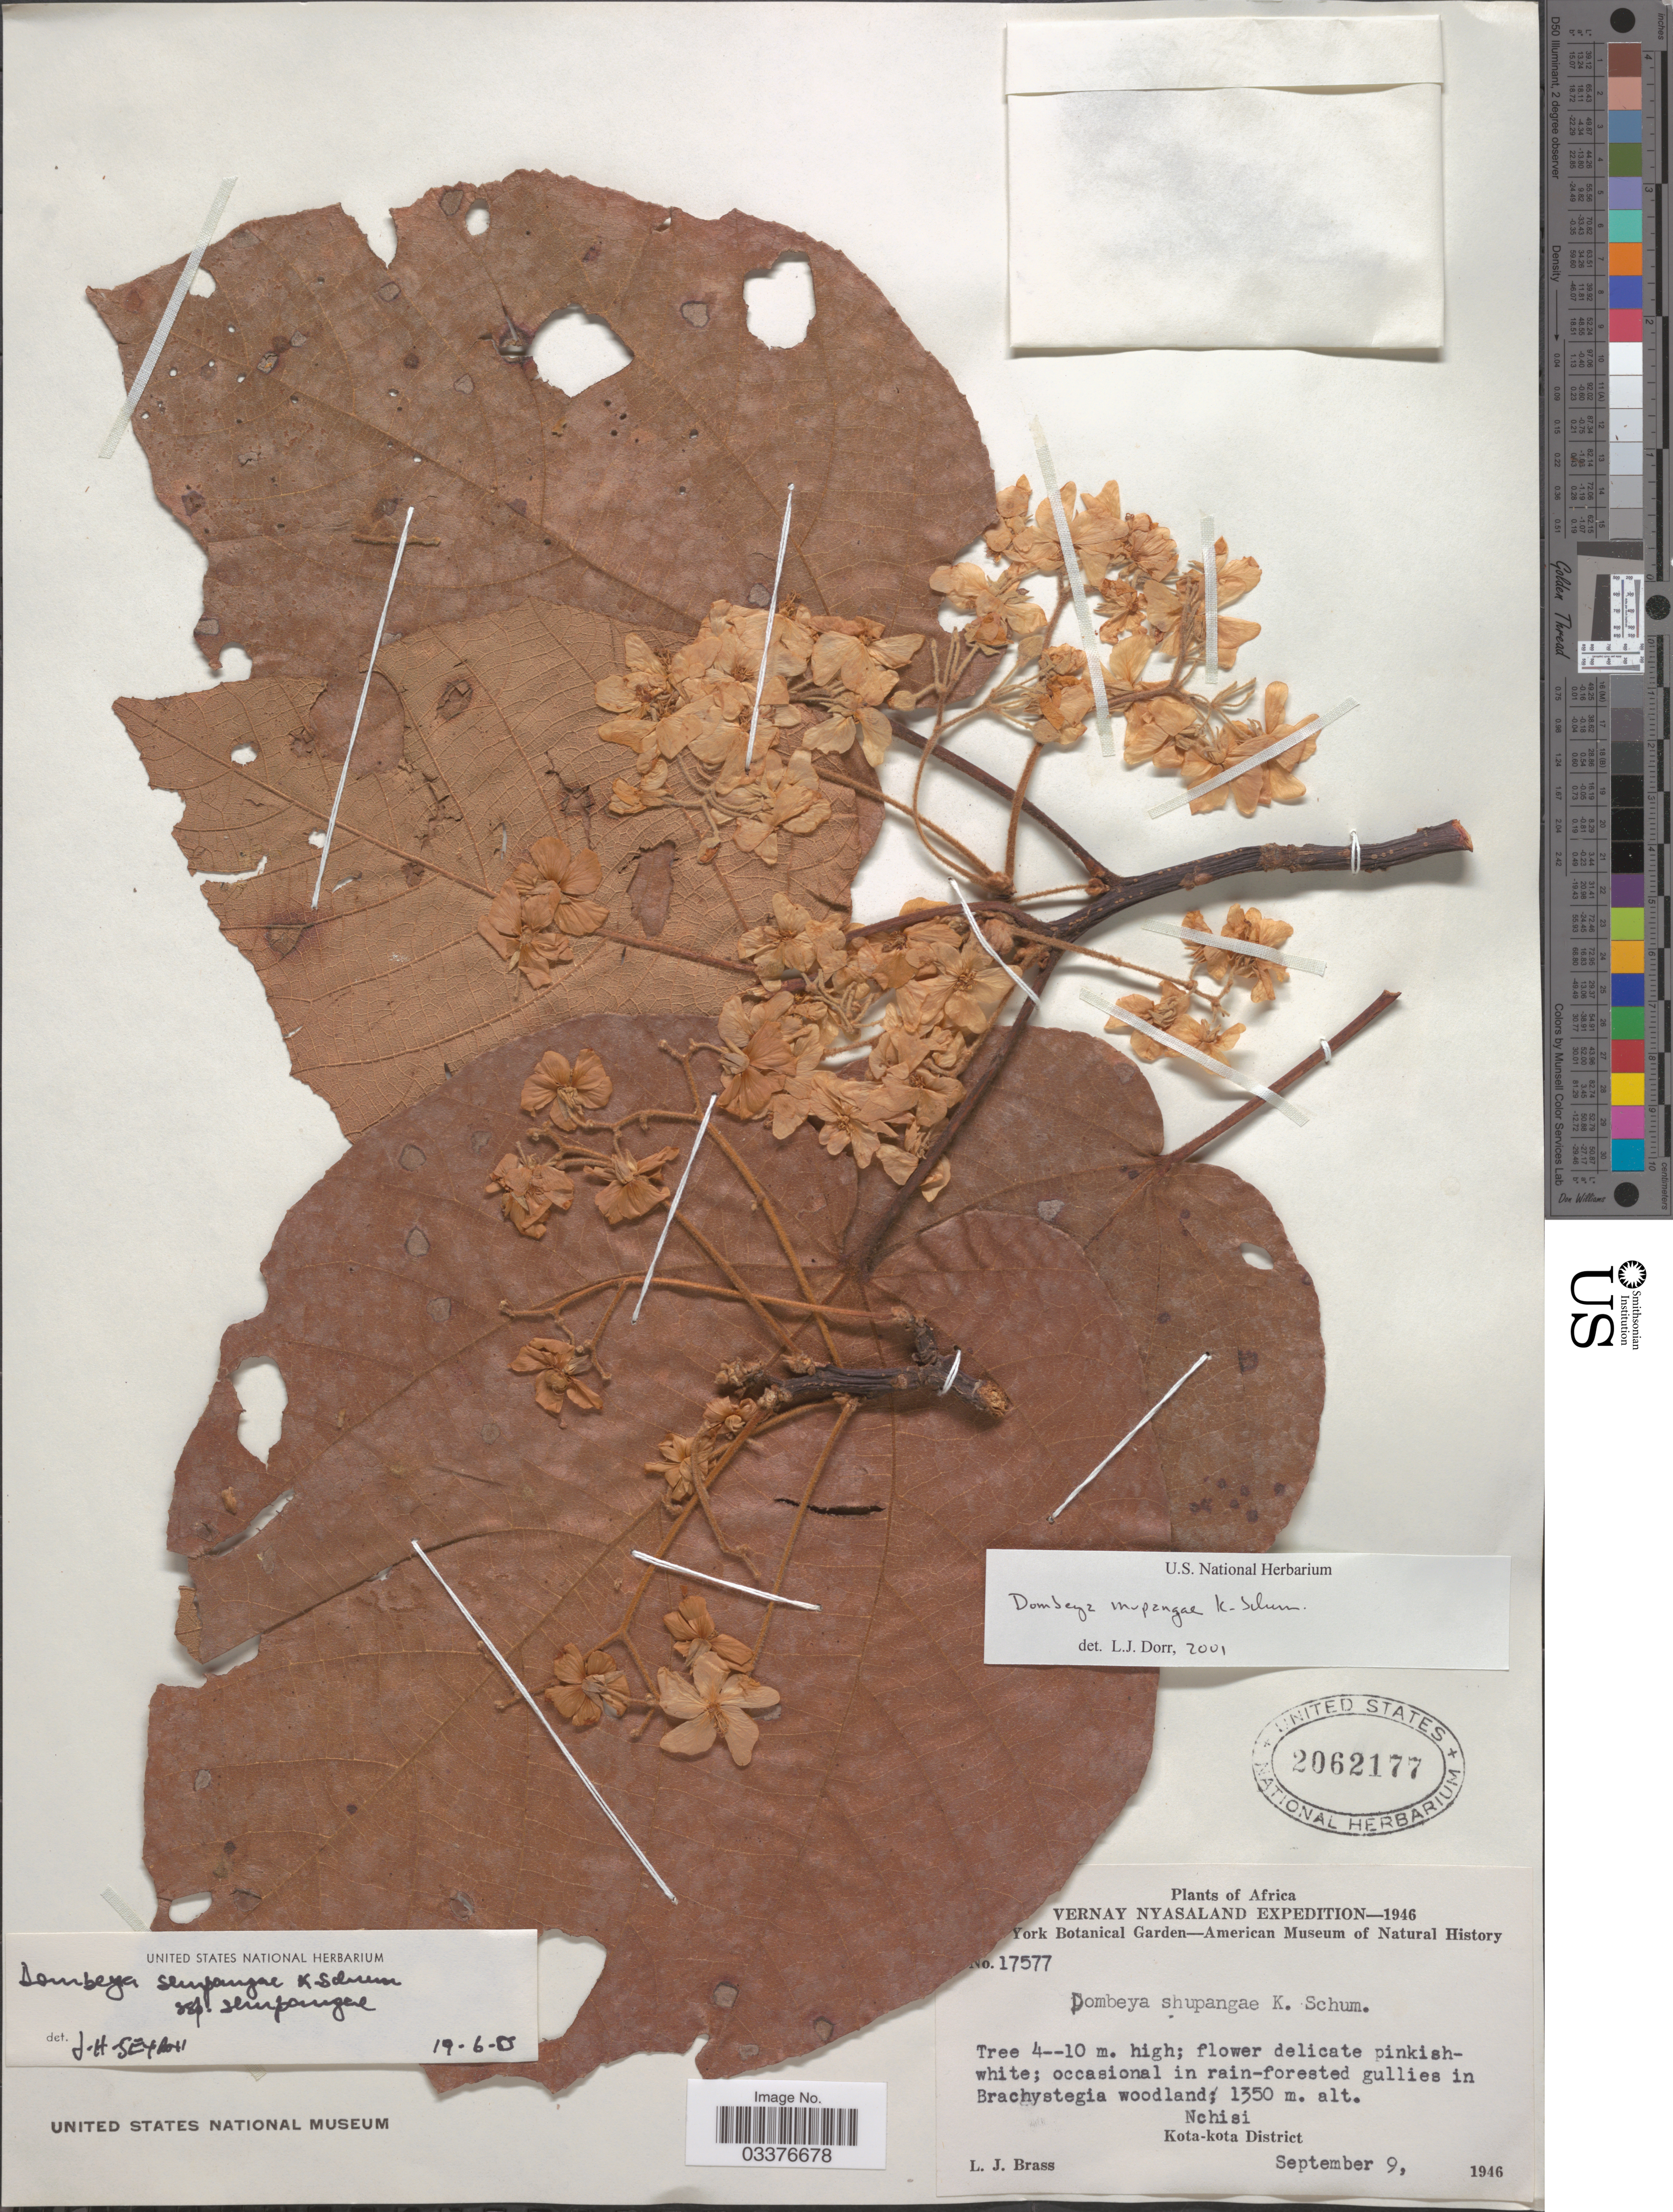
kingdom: Plantae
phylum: Tracheophyta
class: Magnoliopsida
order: Malvales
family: Malvaceae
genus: Dombeya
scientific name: Dombeya mupangae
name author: K. Schum.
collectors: L. J. Brass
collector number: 17577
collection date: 1946-09-09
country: Malawi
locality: Vernay Nyasaland. Rain-forested gullies in Brachystegia woodland. Nchisi Kota-kota District.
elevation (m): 1350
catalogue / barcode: US 2062177